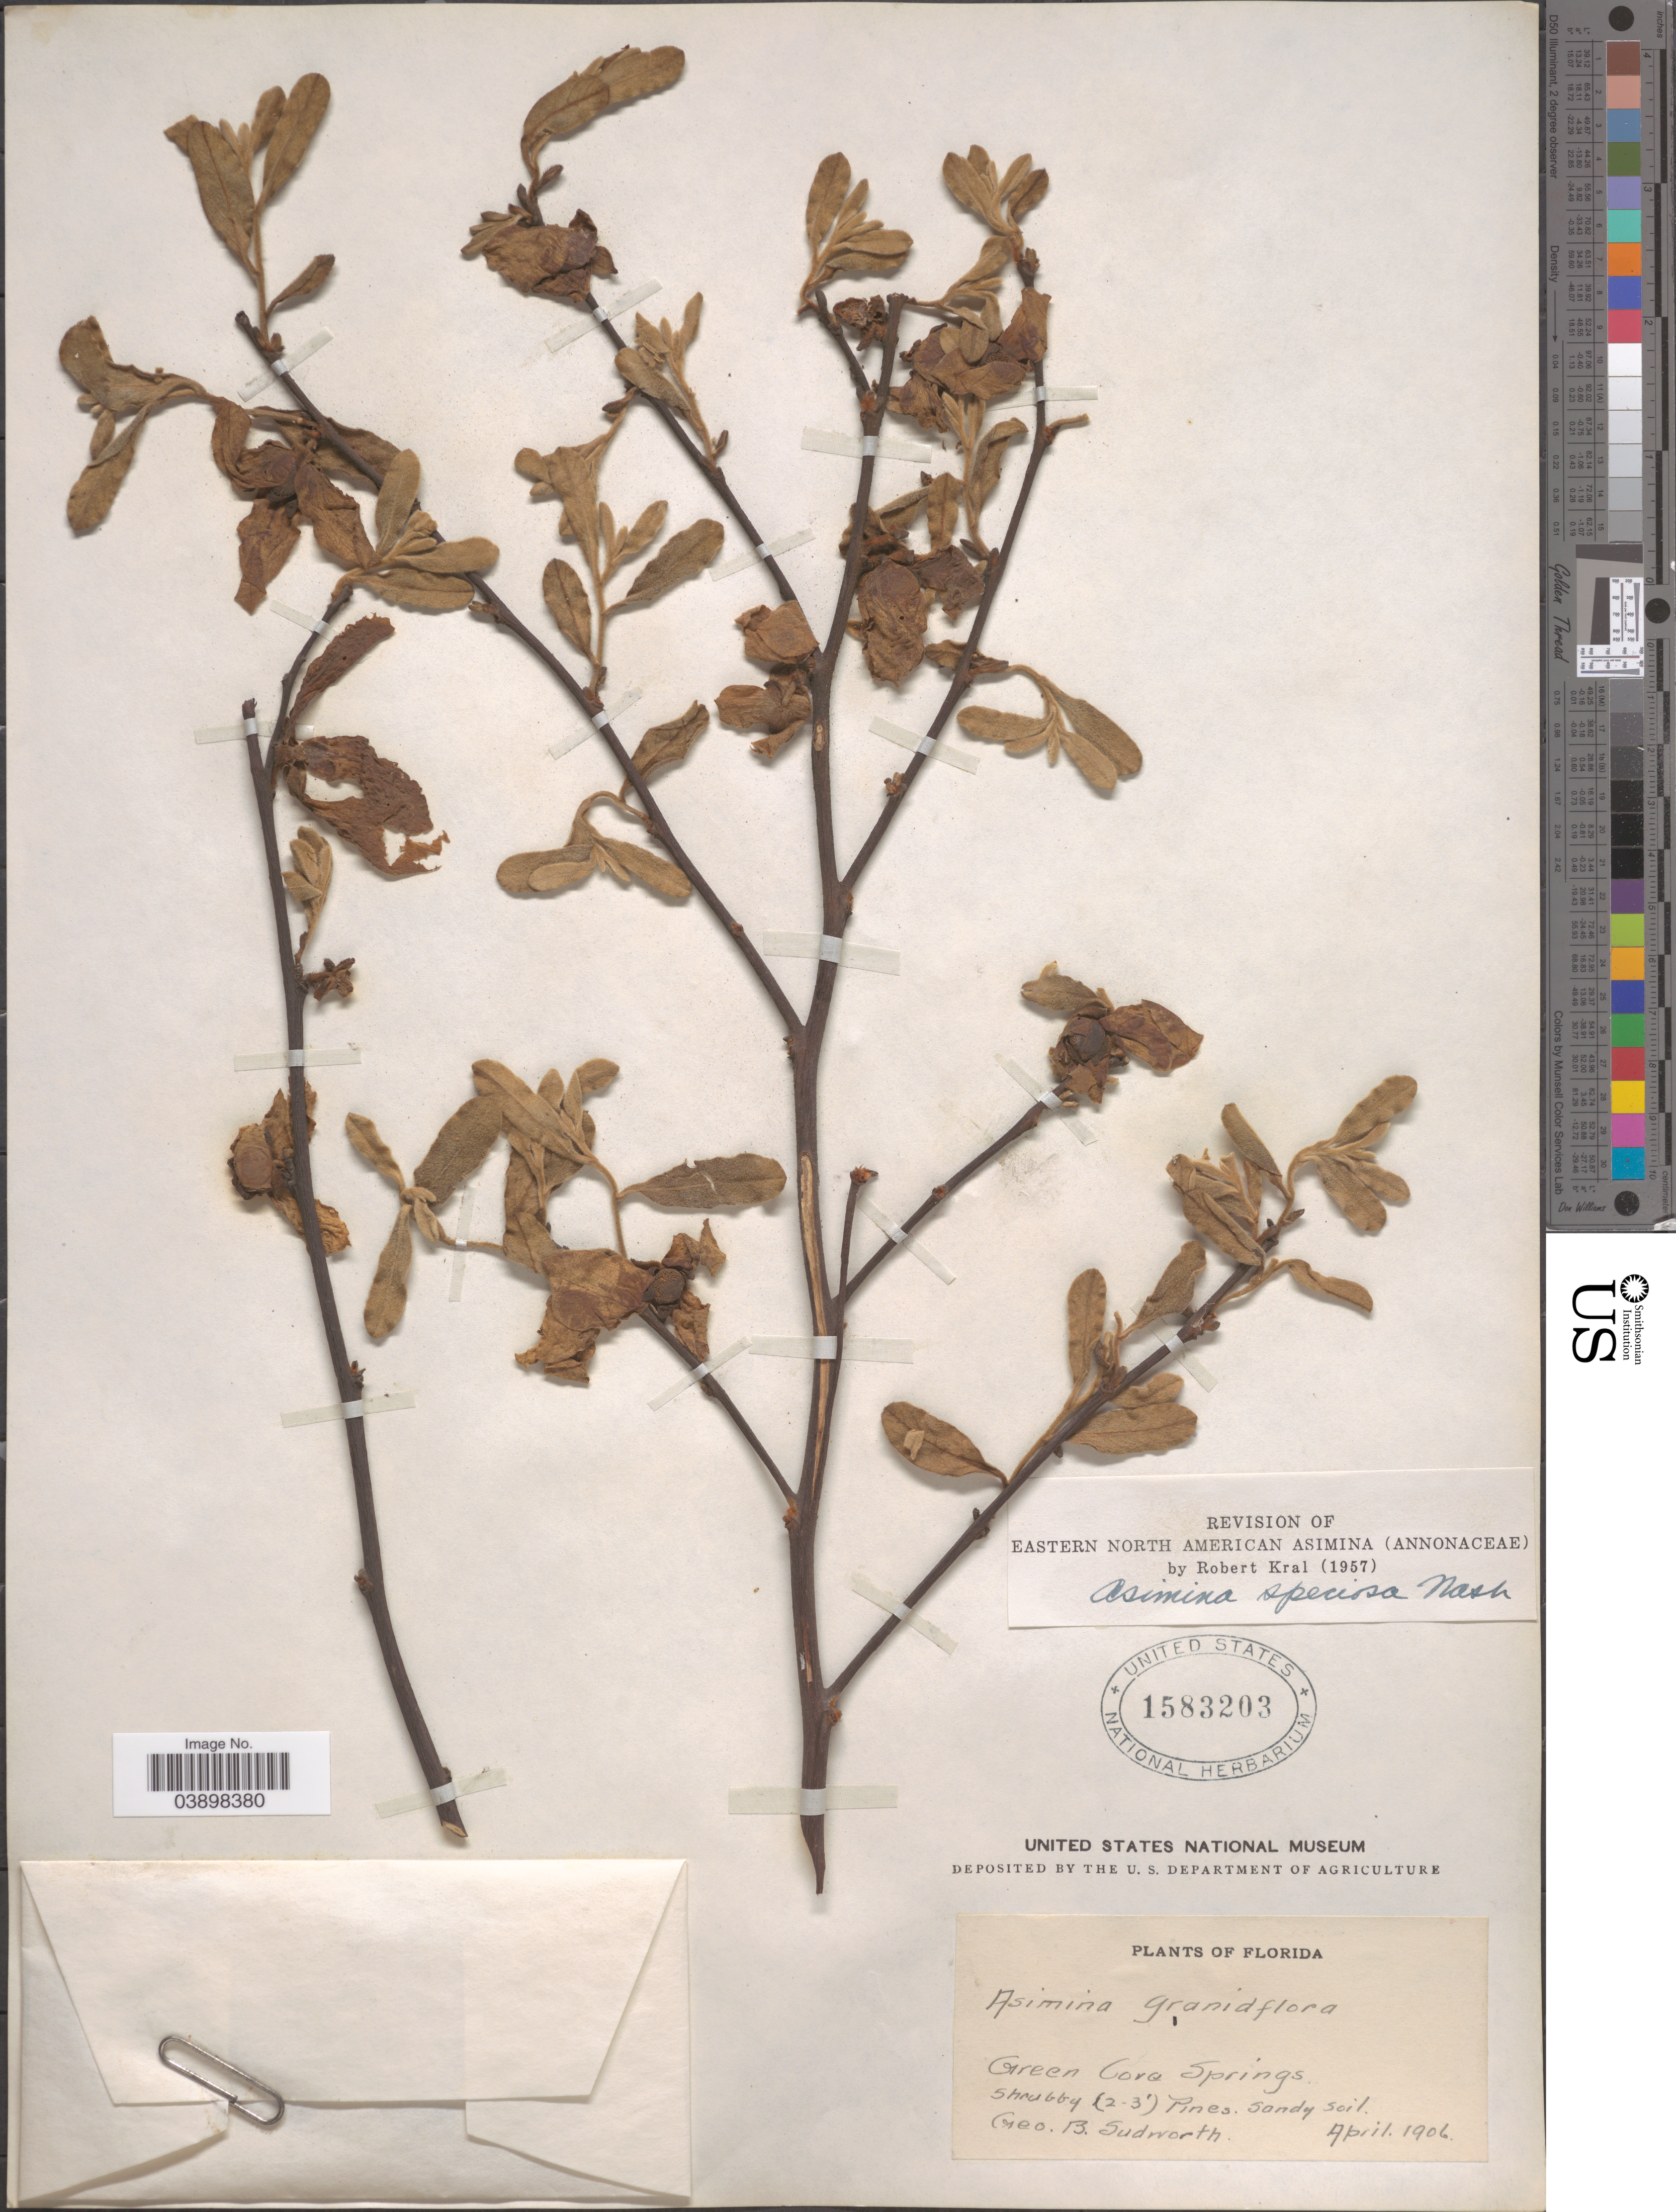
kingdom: Plantae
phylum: Tracheophyta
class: Magnoliopsida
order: Magnoliales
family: Annonaceae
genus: Asimina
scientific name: Asimina speciosa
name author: Nash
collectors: G. B. Sudworth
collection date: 1906-04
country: United States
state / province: Florida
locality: Green Cove Springs.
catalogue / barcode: US 1583203